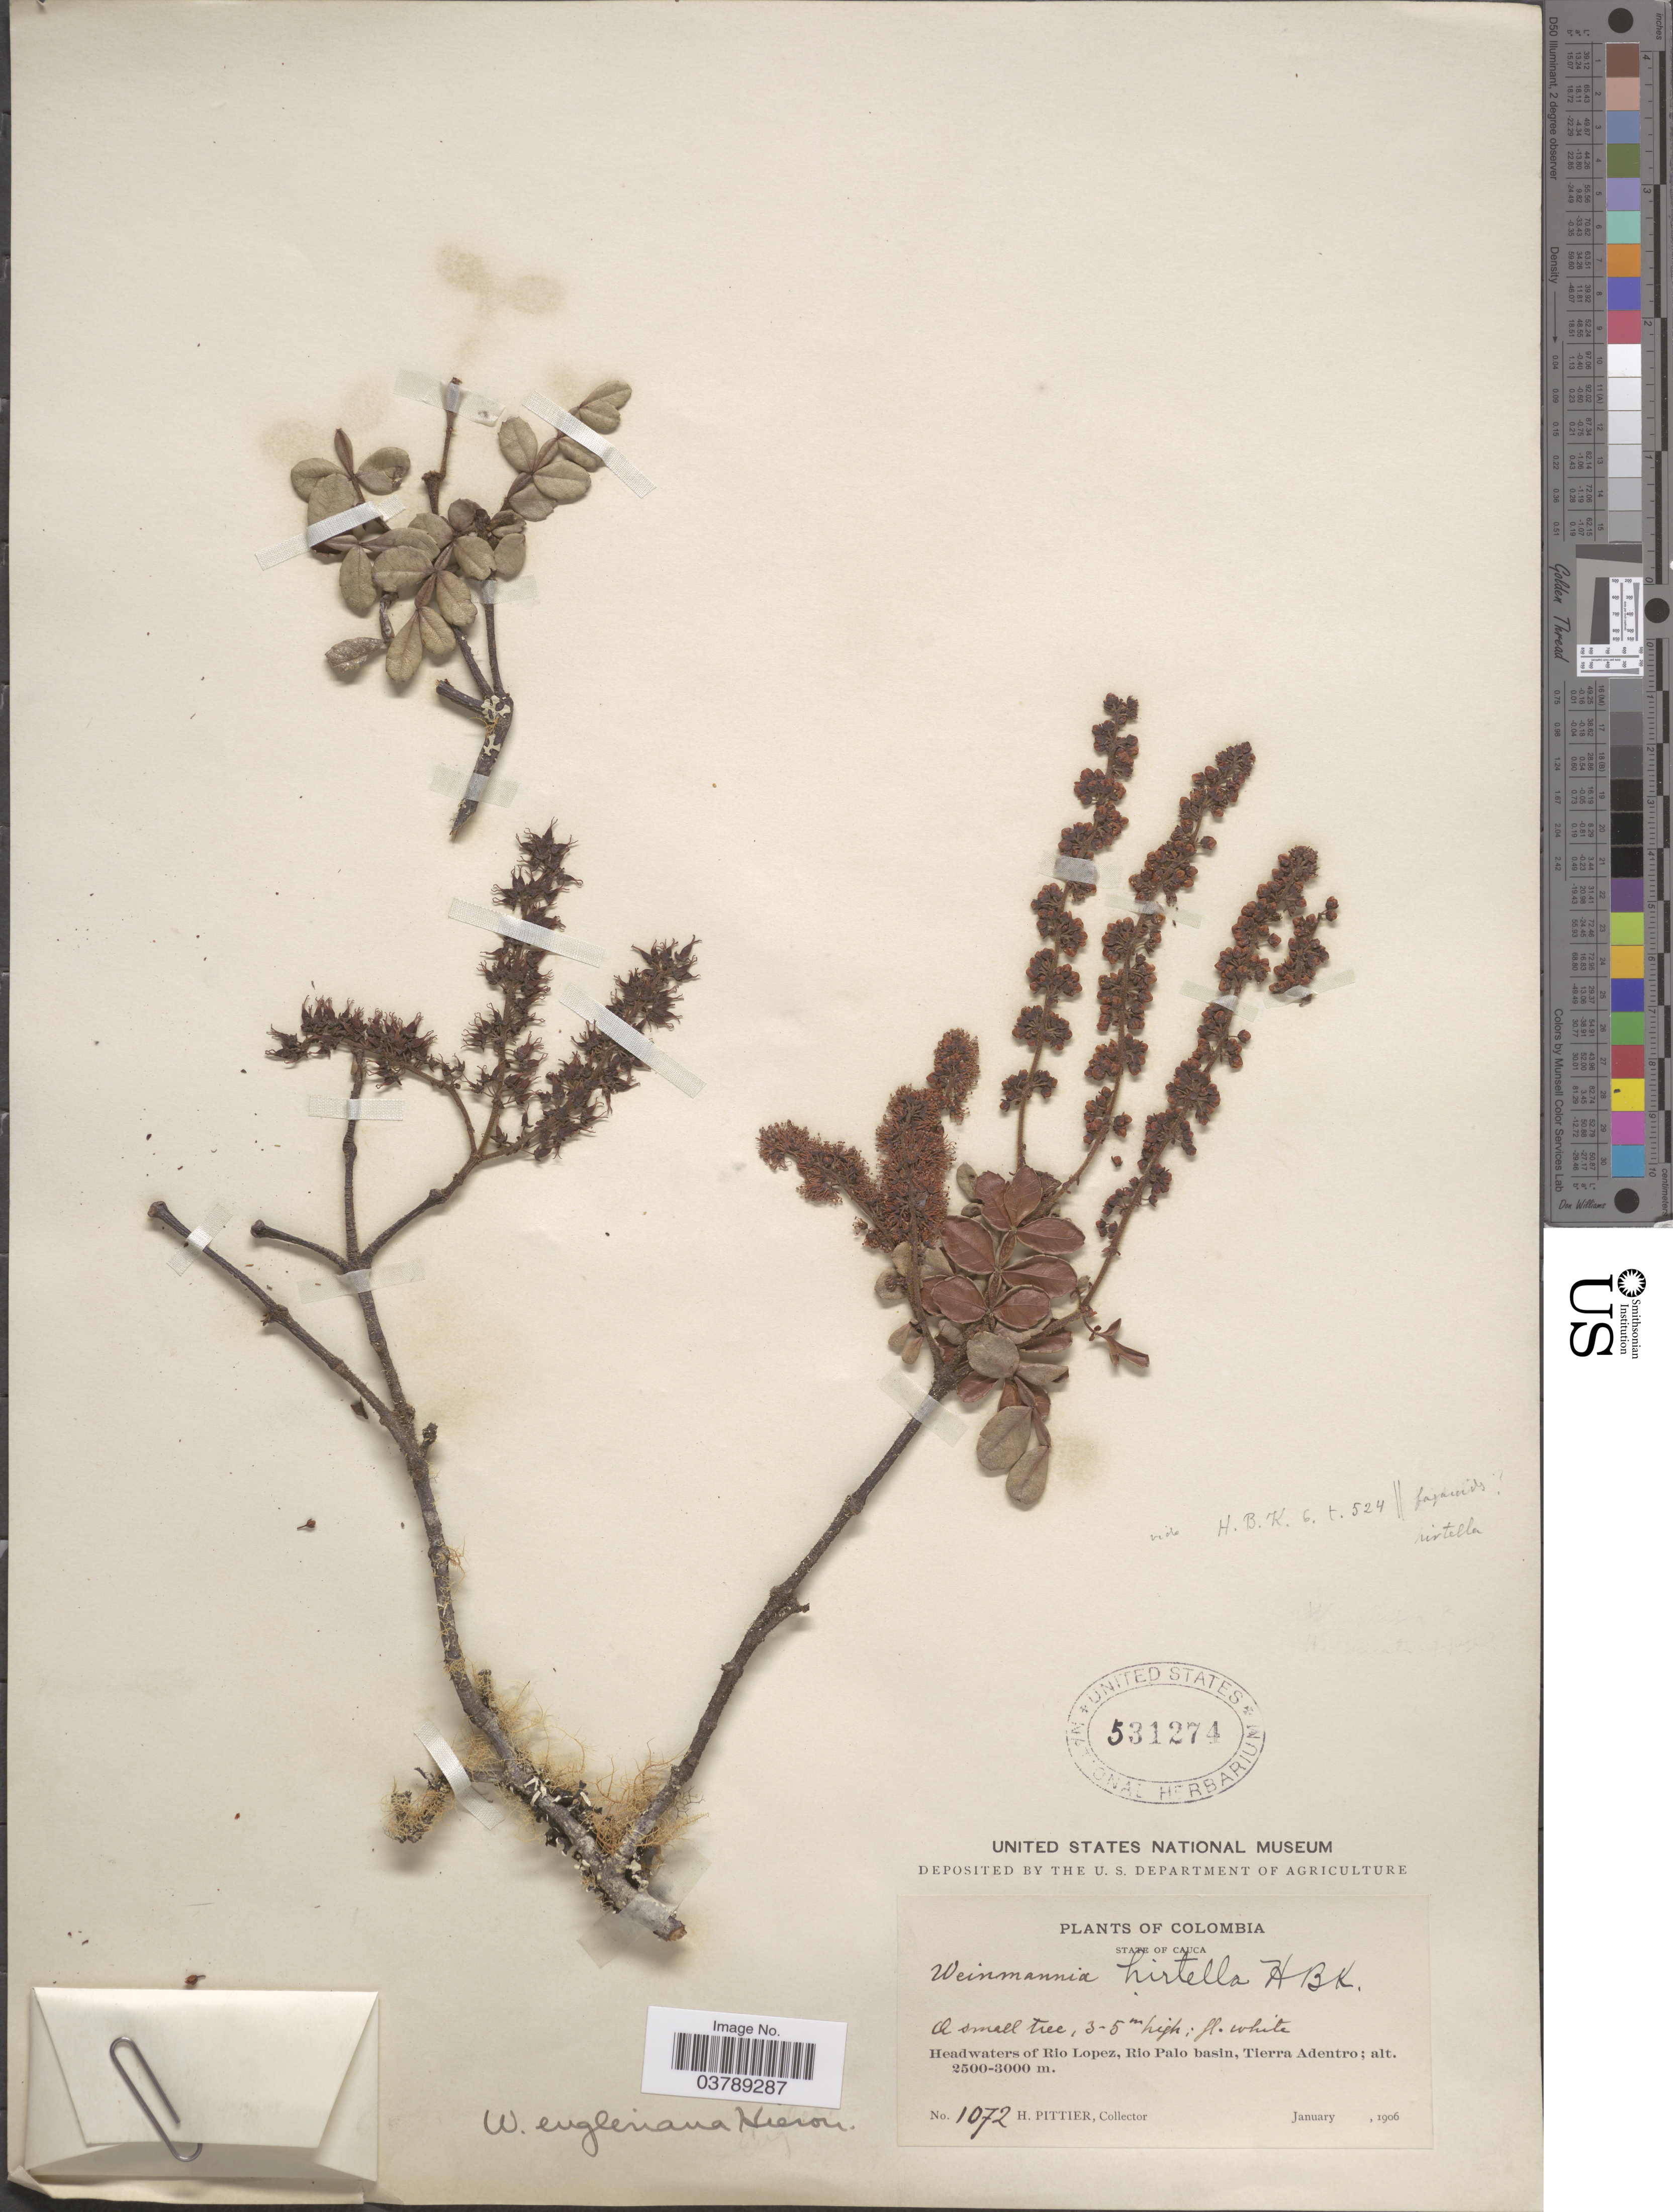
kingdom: Plantae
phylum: Tracheophyta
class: Magnoliopsida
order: Oxalidales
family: Cunoniaceae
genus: Weinmannia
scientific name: Weinmannia mariquitae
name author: Szyszyl.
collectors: H. F. Pittier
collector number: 1072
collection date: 1906-01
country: Colombia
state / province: Cauca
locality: Headwaters of Rio Lopez, Rio Palo basin, Tierra Adentro.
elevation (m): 2500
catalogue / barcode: US 531274